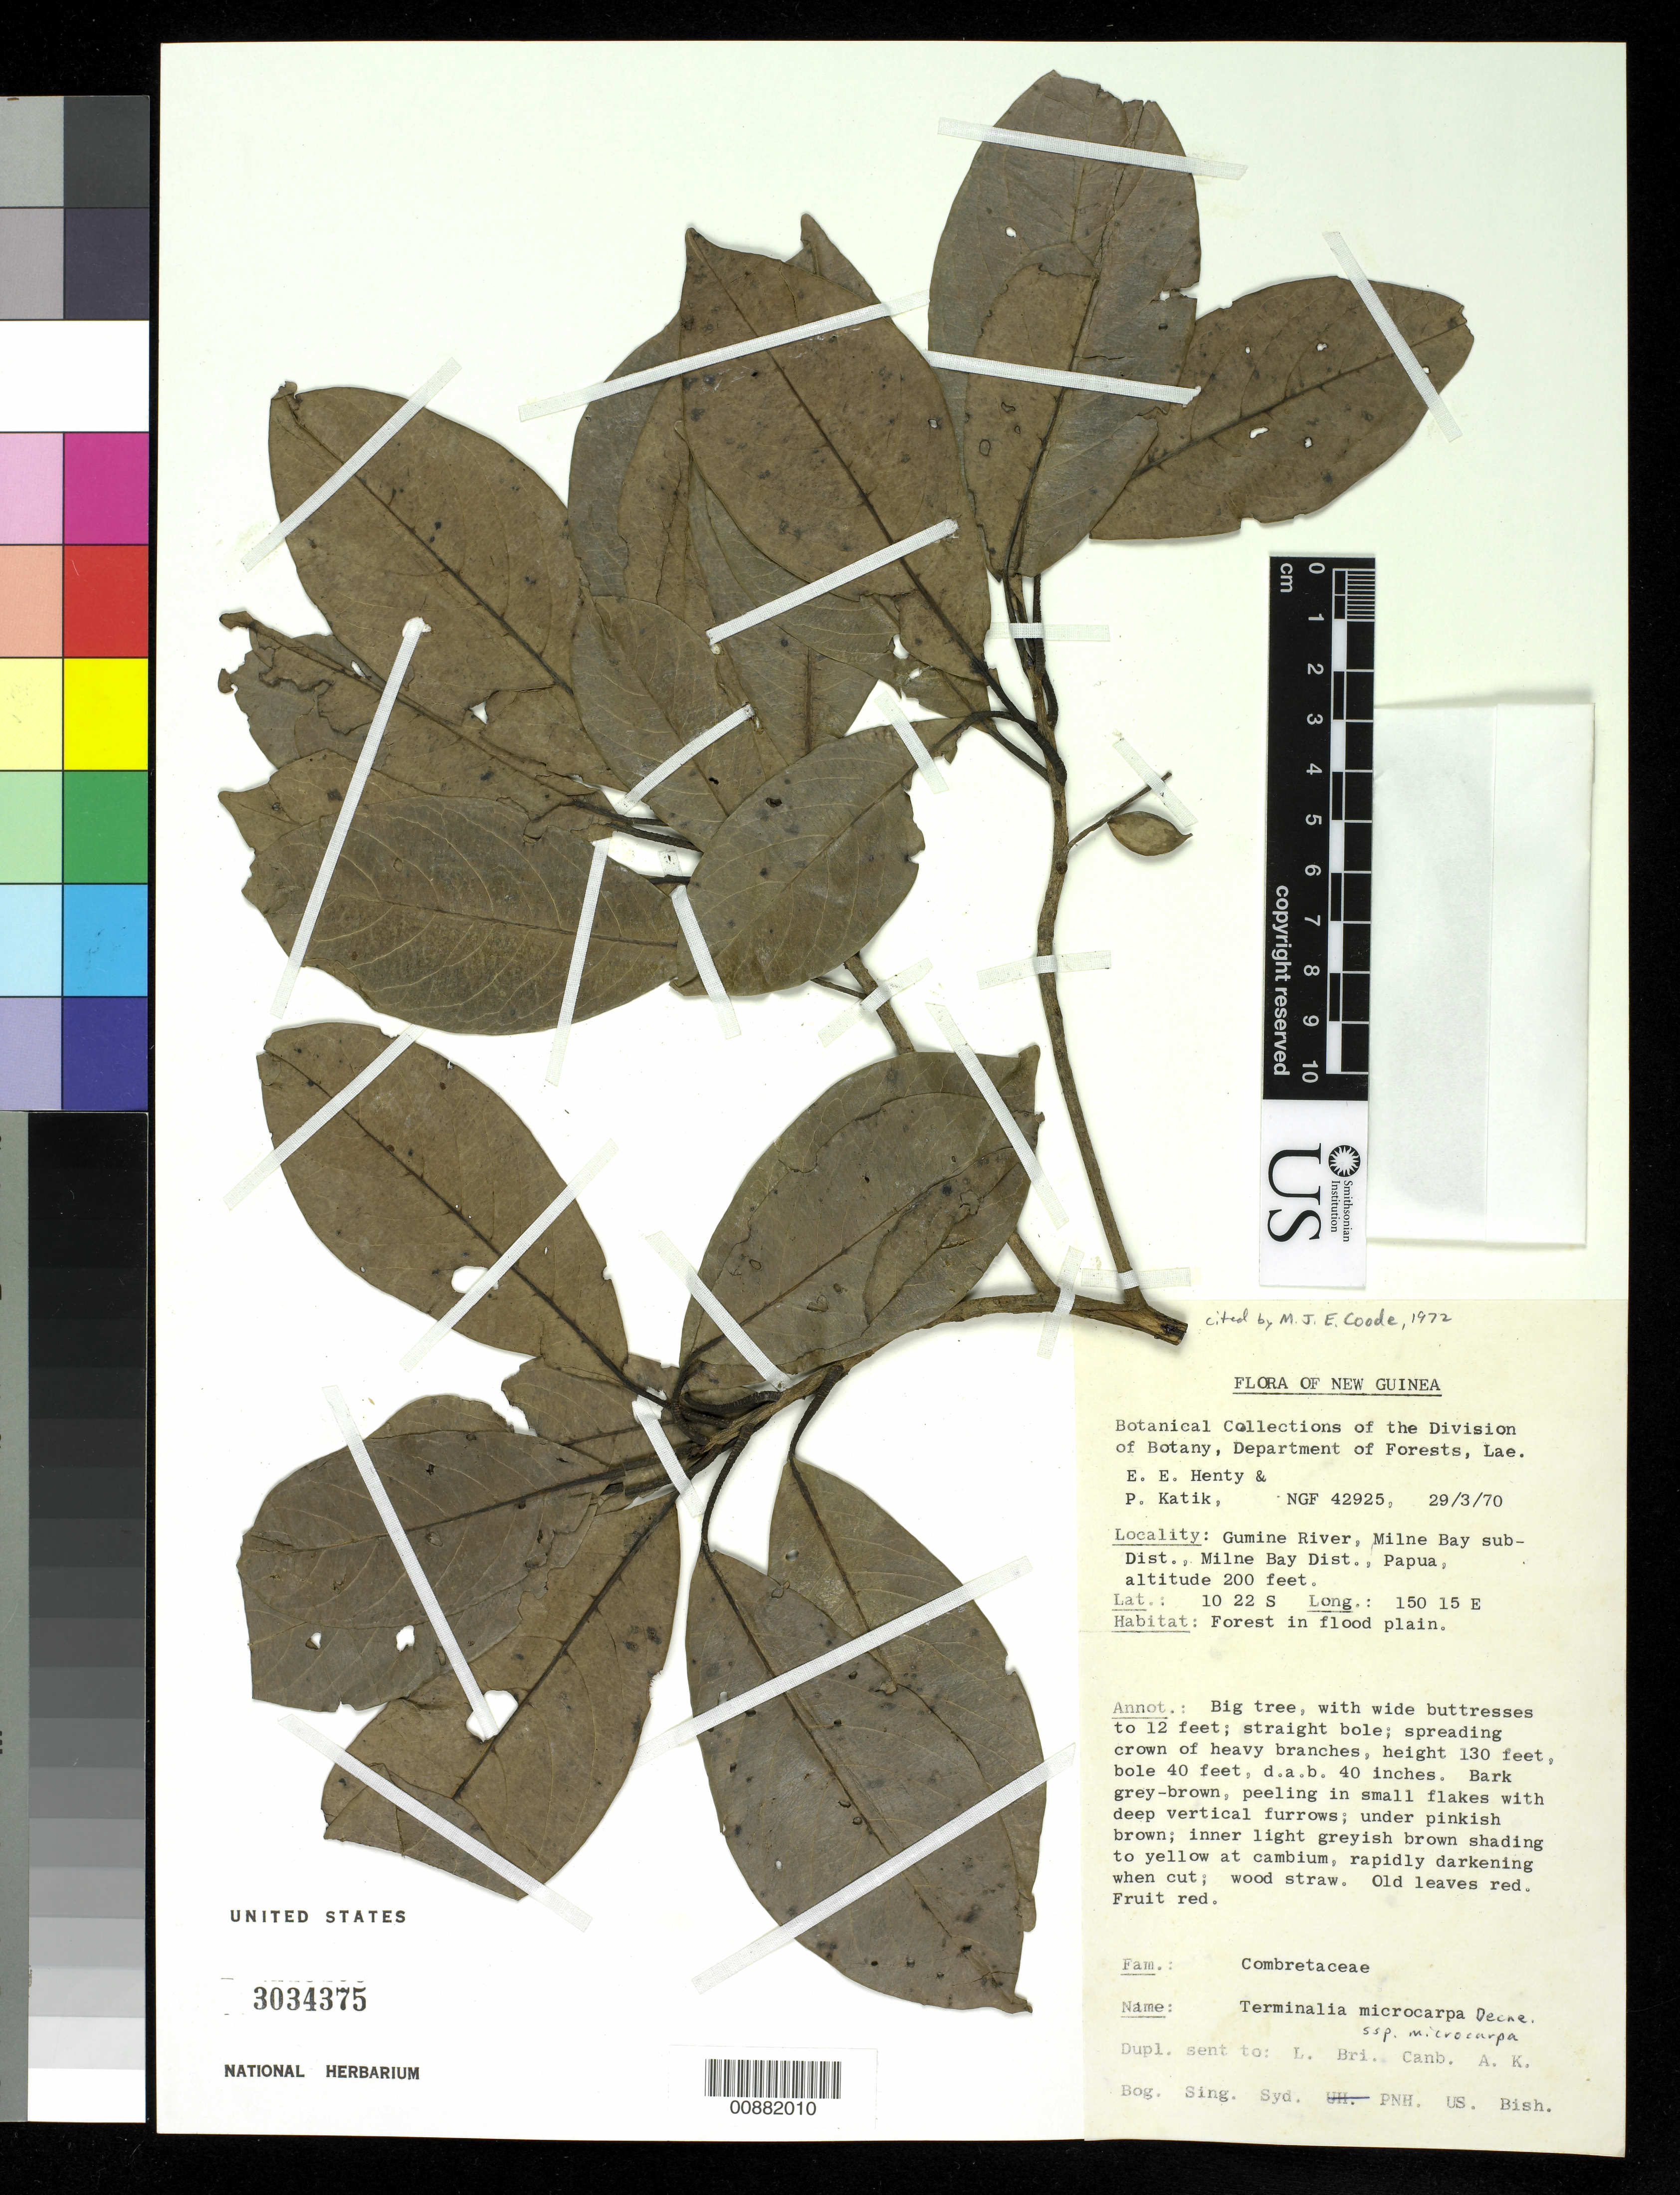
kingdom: Plantae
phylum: Tracheophyta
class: Magnoliopsida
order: Myrtales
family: Combretaceae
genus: Terminalia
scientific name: Terminalia microcarpa subsp. microcarpa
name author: Decne.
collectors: E. Henty & P. Katik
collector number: NGF 42925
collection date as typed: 29 Mar 1970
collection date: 1970-03-29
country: Papua New Guinea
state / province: Milne Bay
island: New Guinea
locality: Gumine River, Milne Bay sub district.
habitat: forest in flood plain.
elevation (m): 61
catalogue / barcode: US 3034375